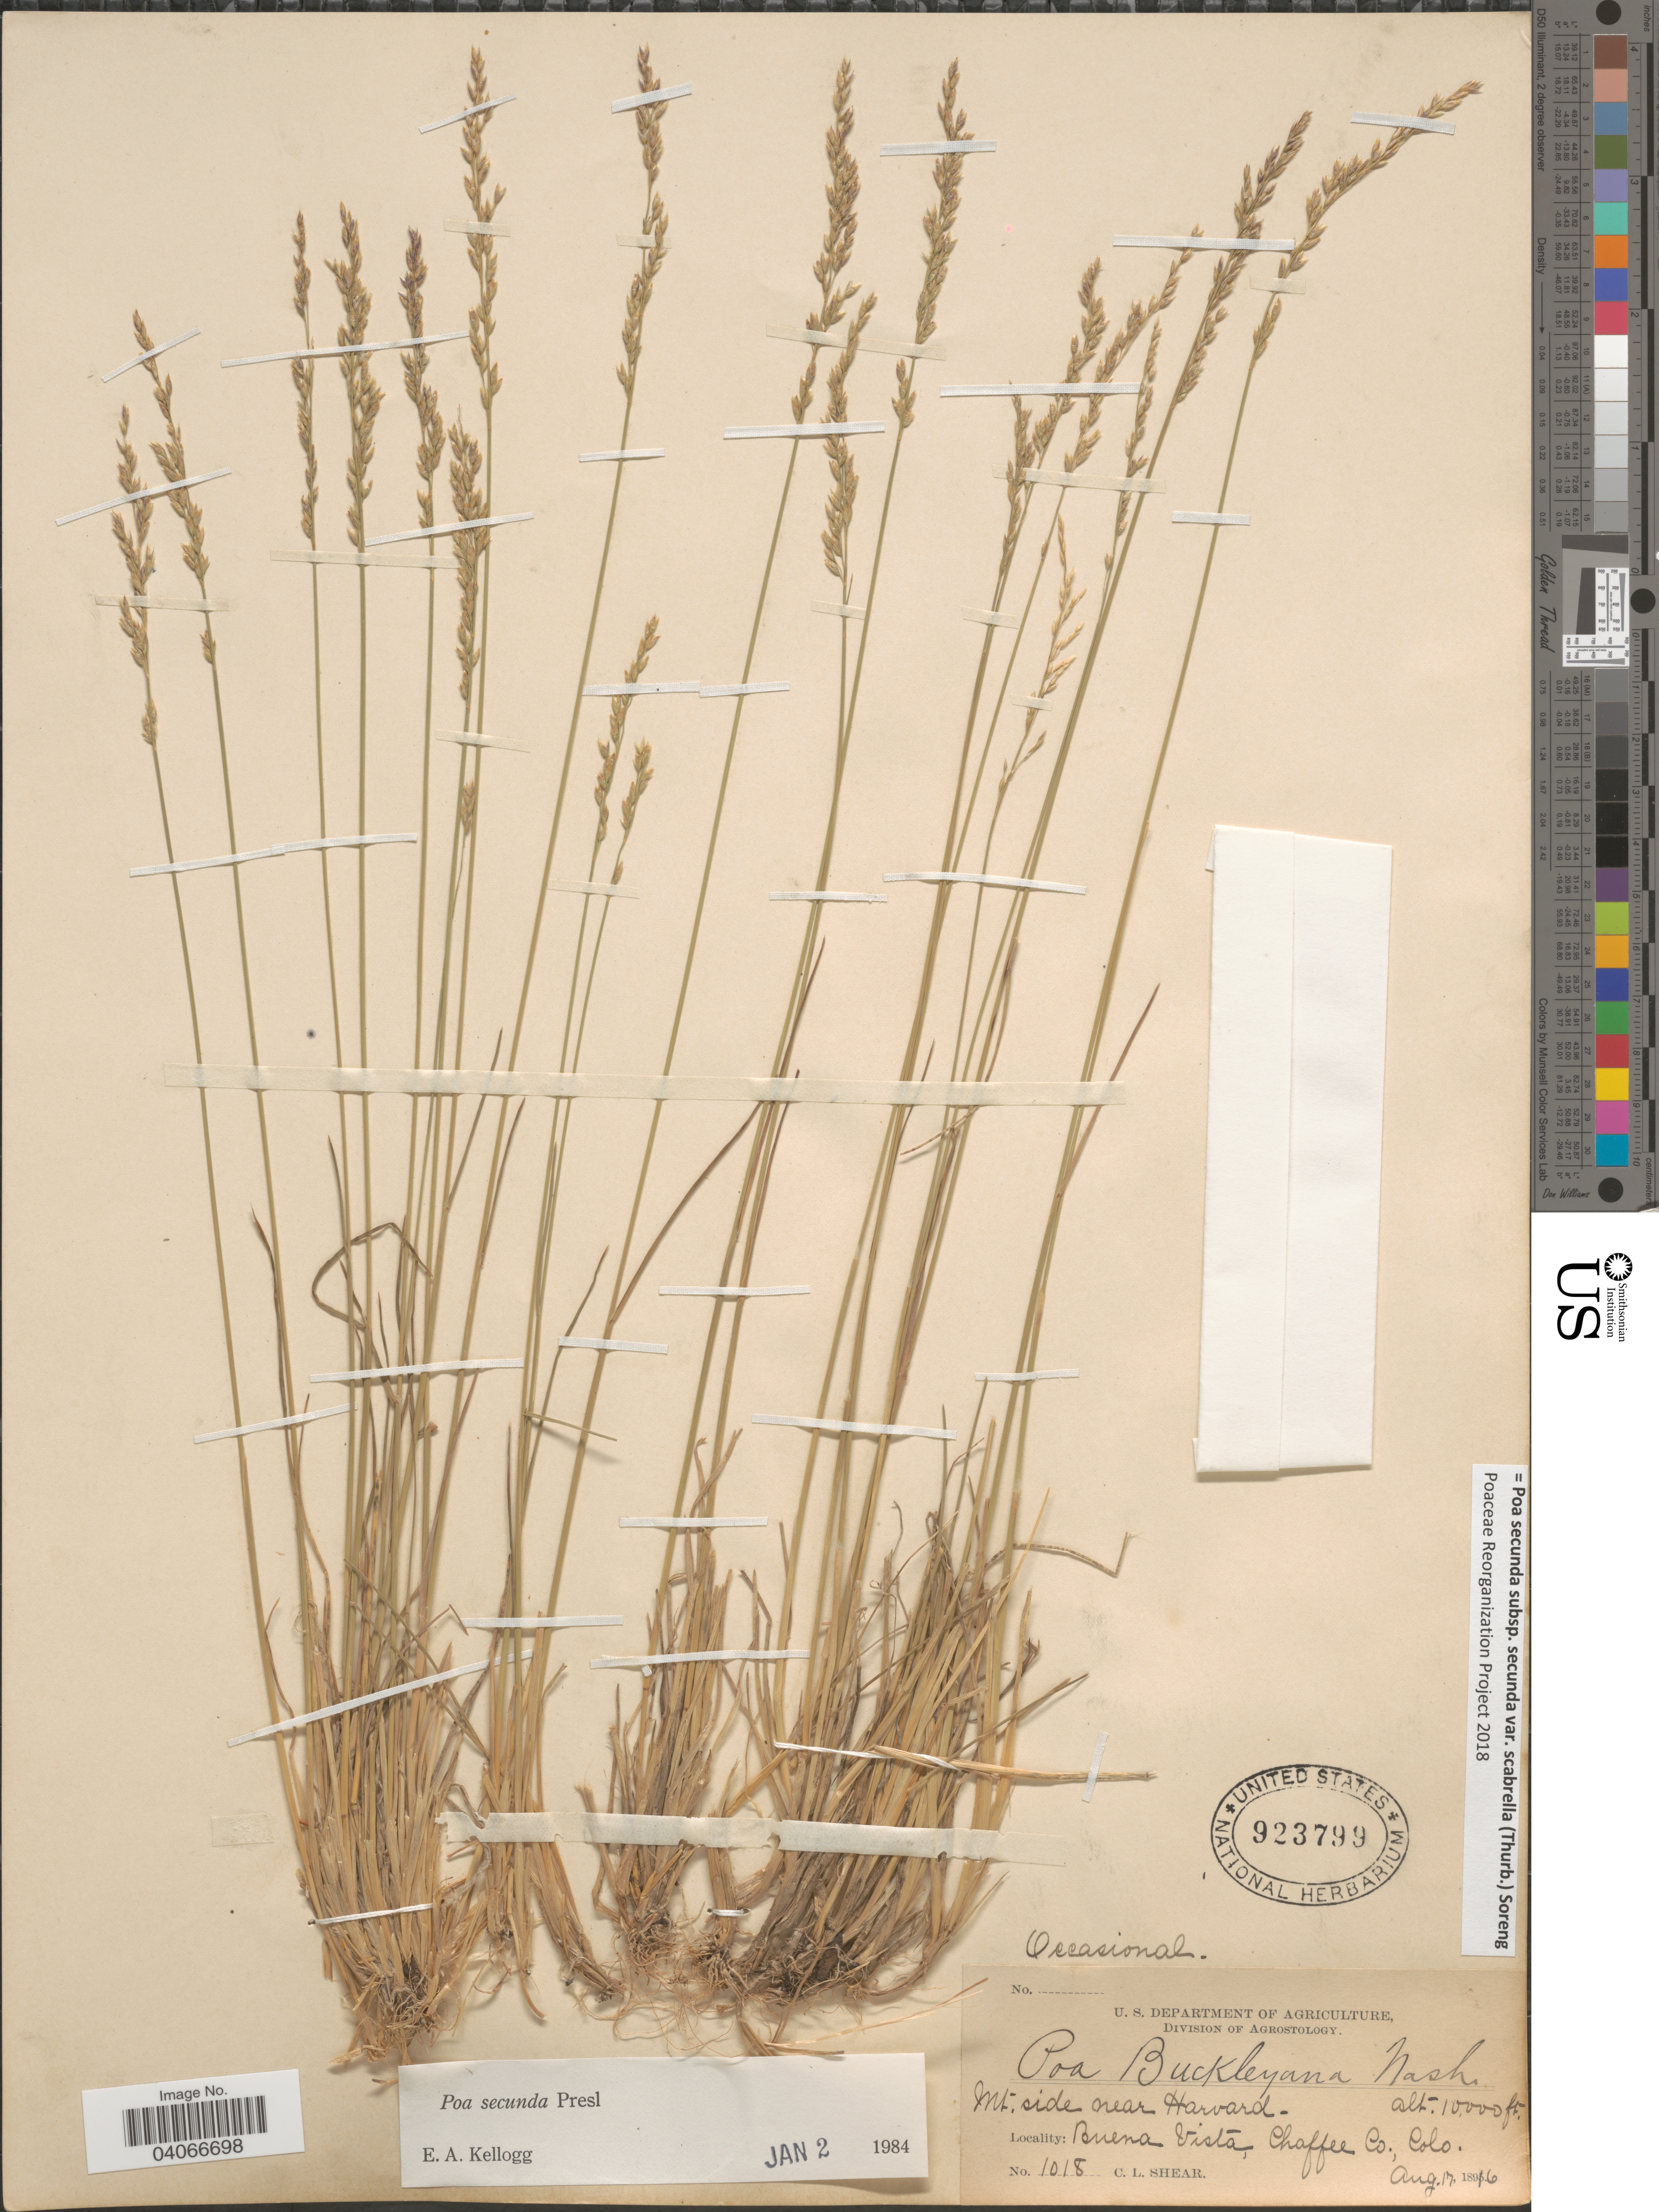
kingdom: Plantae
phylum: Tracheophyta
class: Liliopsida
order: Poales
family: Poaceae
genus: Poa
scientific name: Poa secunda subsp. secunda var. scabrella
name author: (Thurb.) Soreng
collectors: C. L. Shear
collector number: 1018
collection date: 1896-08-17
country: United States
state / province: Colorado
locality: Mt. side near Harvard. Buena Vista, Chaffee Co.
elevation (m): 3048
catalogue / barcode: US 923799